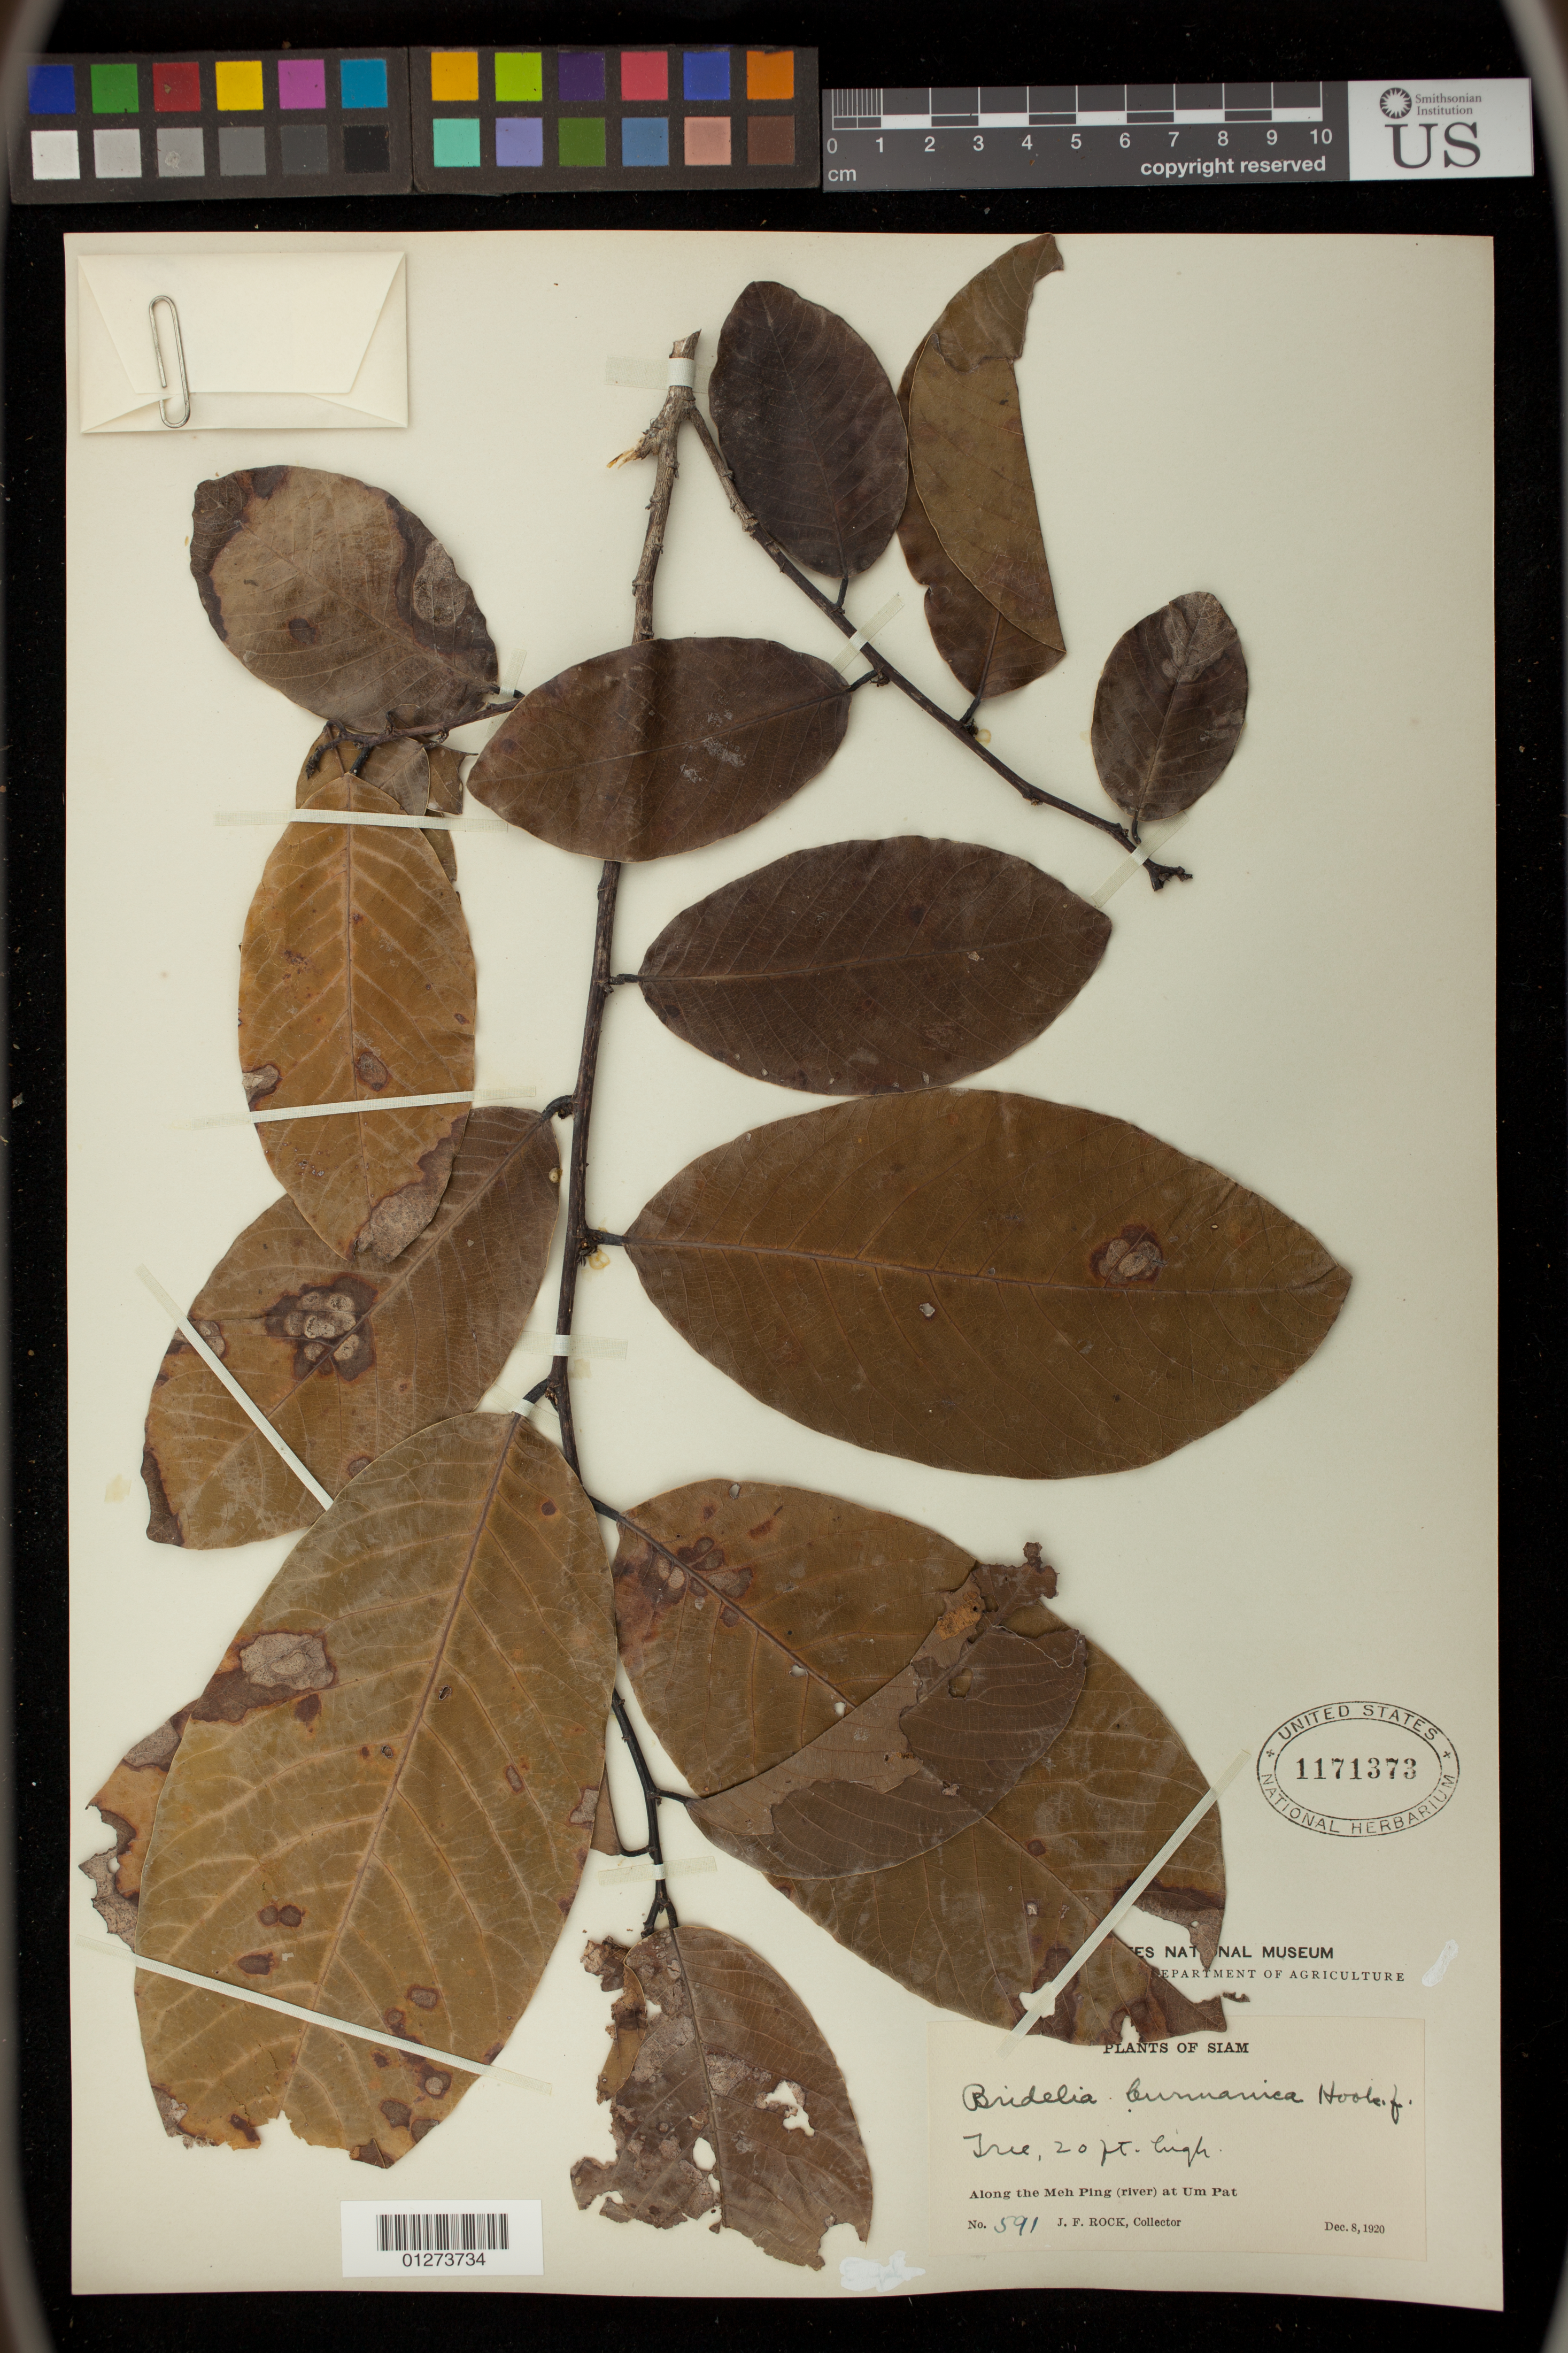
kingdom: Plantae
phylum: Tracheophyta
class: Magnoliopsida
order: Malpighiales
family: Phyllanthaceae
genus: Bridelia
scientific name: Bridelia ovata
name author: Decne.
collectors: J. F. Rock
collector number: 591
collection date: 1920-12-08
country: Thailand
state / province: Tak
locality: Siam. Along the Meh Ping (river) at Um Pat.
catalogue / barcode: US 1171373